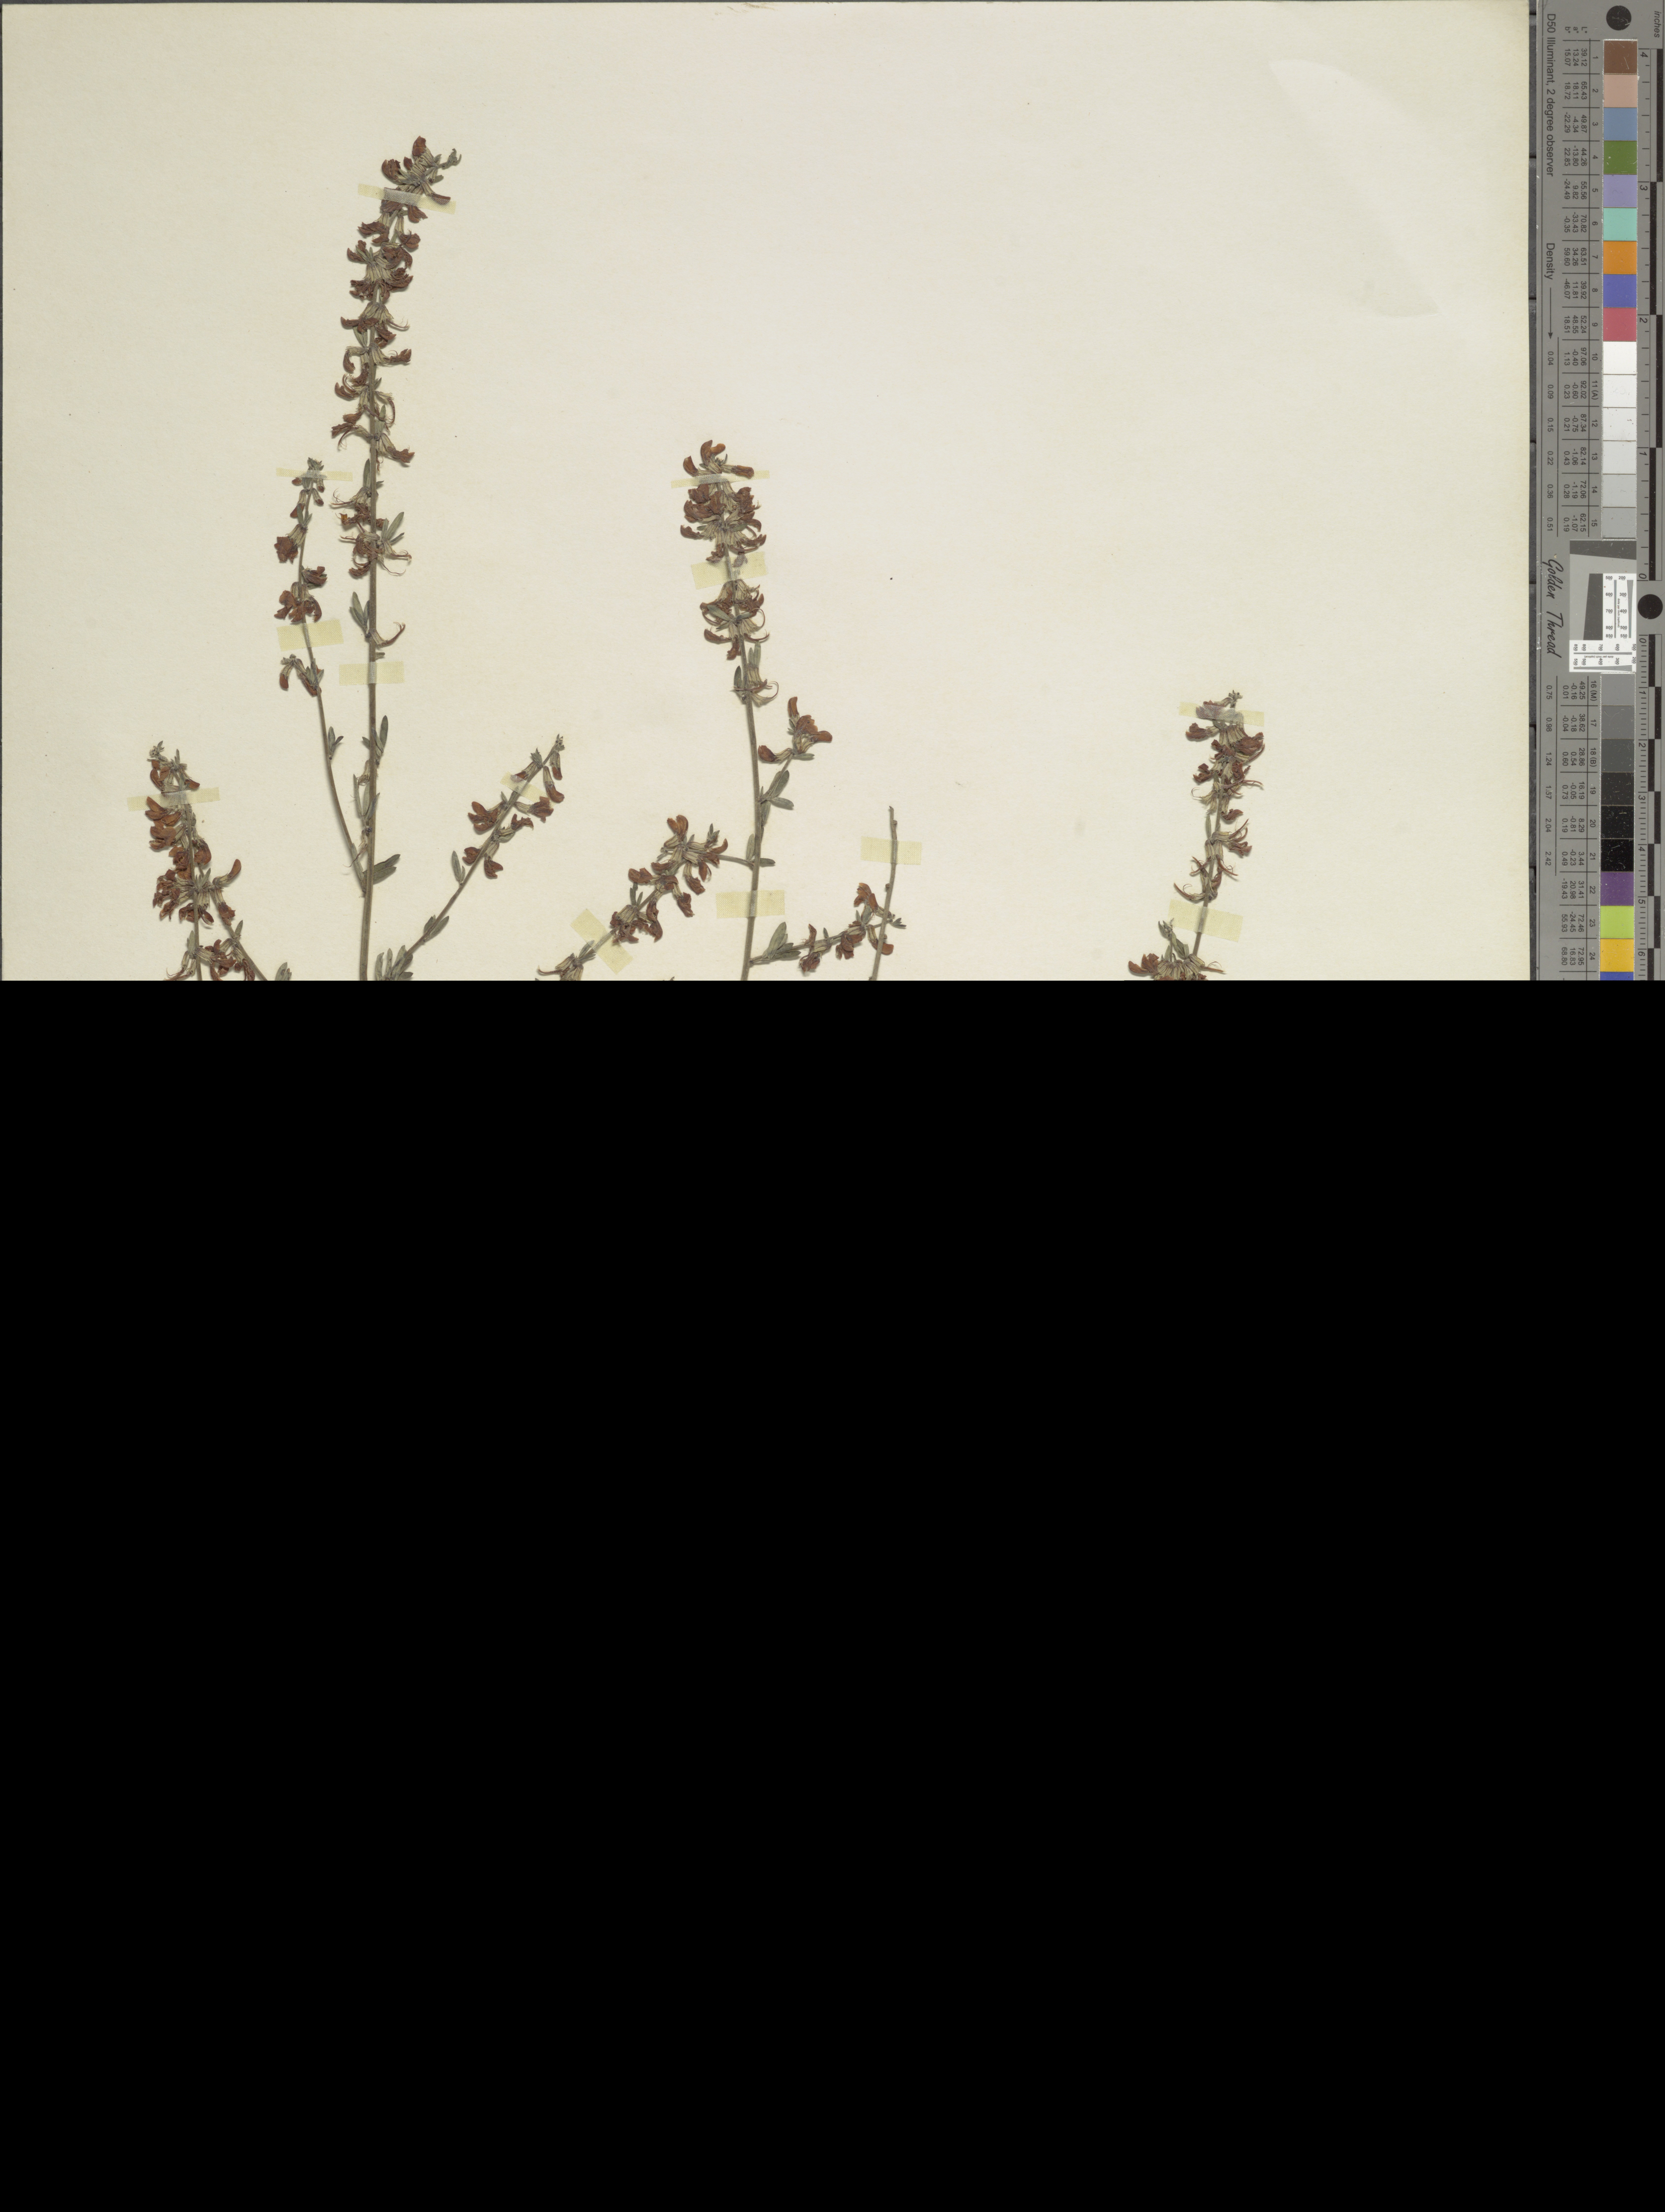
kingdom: Plantae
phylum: Tracheophyta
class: Magnoliopsida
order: Fabales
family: Fabaceae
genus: Syrmatium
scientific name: Syrmatium glabrum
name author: Vogel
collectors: A. D. E. Elmer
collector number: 4447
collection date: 1903-05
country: United States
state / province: California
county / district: San Mateo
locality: Crystal Springs Lake. San Mateo County. Calif.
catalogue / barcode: US 665343